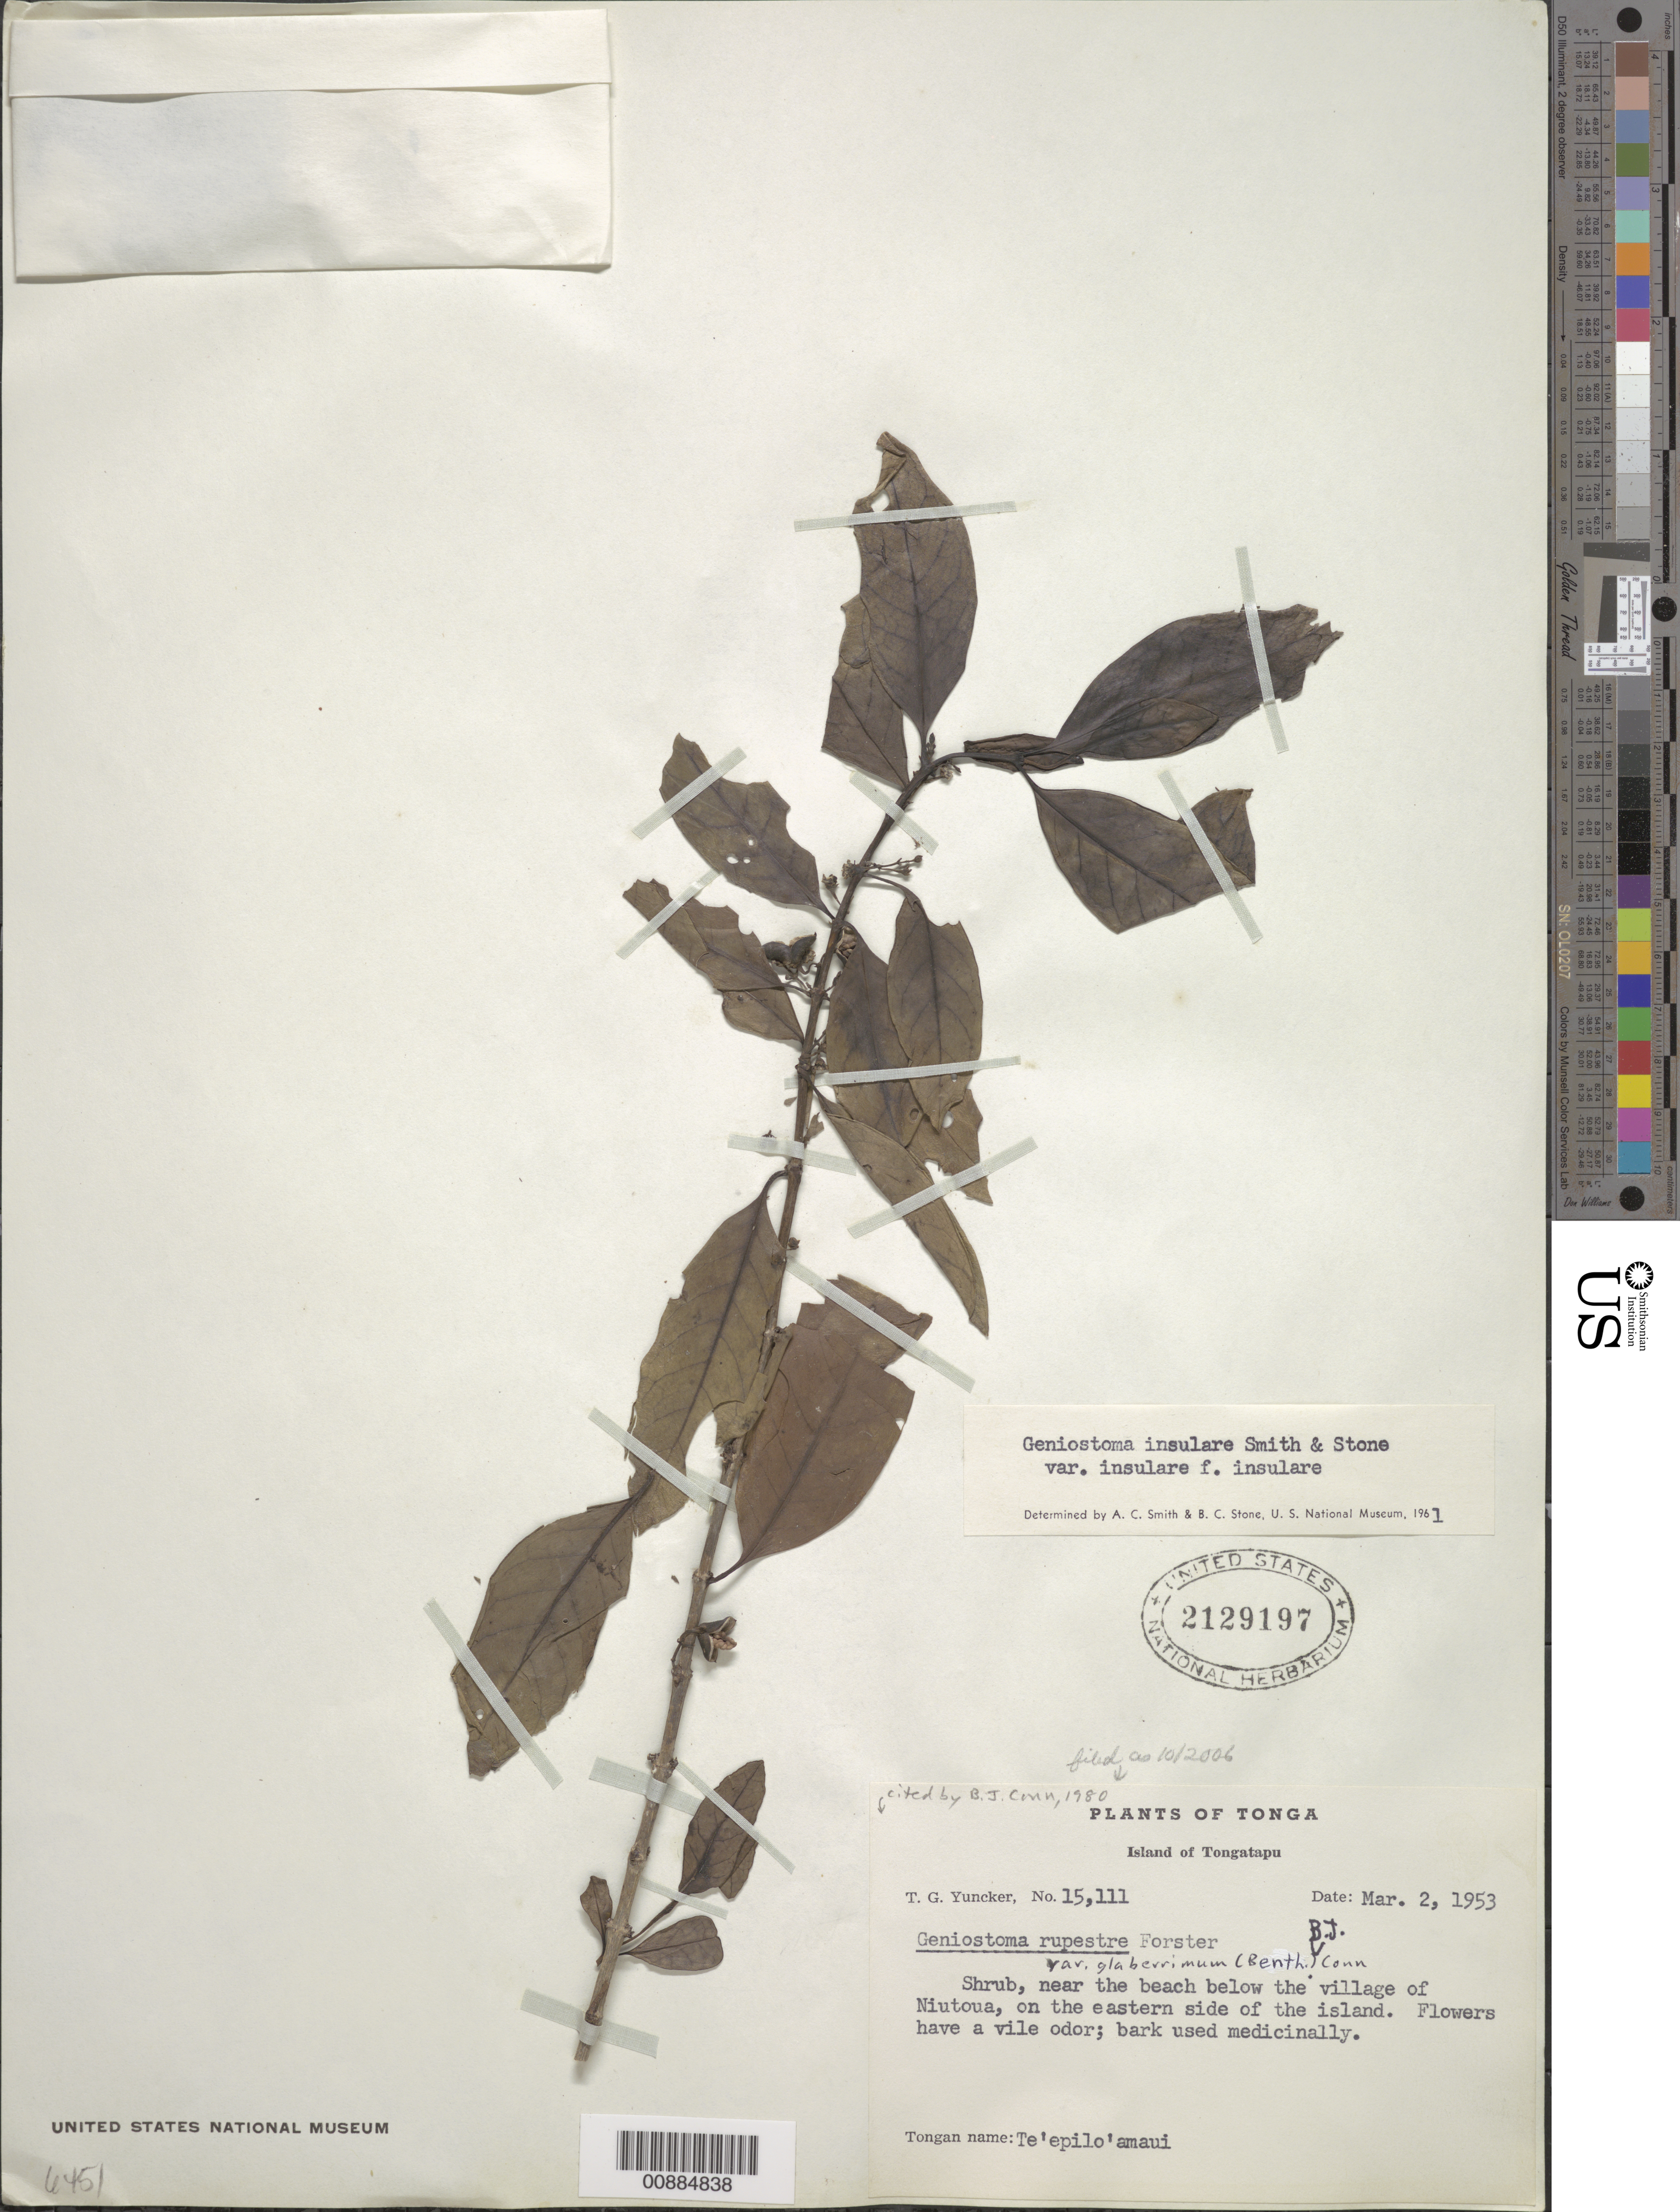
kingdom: Plantae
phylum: Tracheophyta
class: Magnoliopsida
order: Gentianales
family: Loganiaceae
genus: Geniostoma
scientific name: Geniostoma rupestre var. glaberrimum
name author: J.R. Forst. & G. Forst.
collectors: T. G. Yuncker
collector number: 15111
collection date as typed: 02 Mar 1953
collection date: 1953-03-02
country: Tonga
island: Tongatapu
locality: Near the beach below the village of Niutoua, on the E side of the island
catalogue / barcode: US 2129197